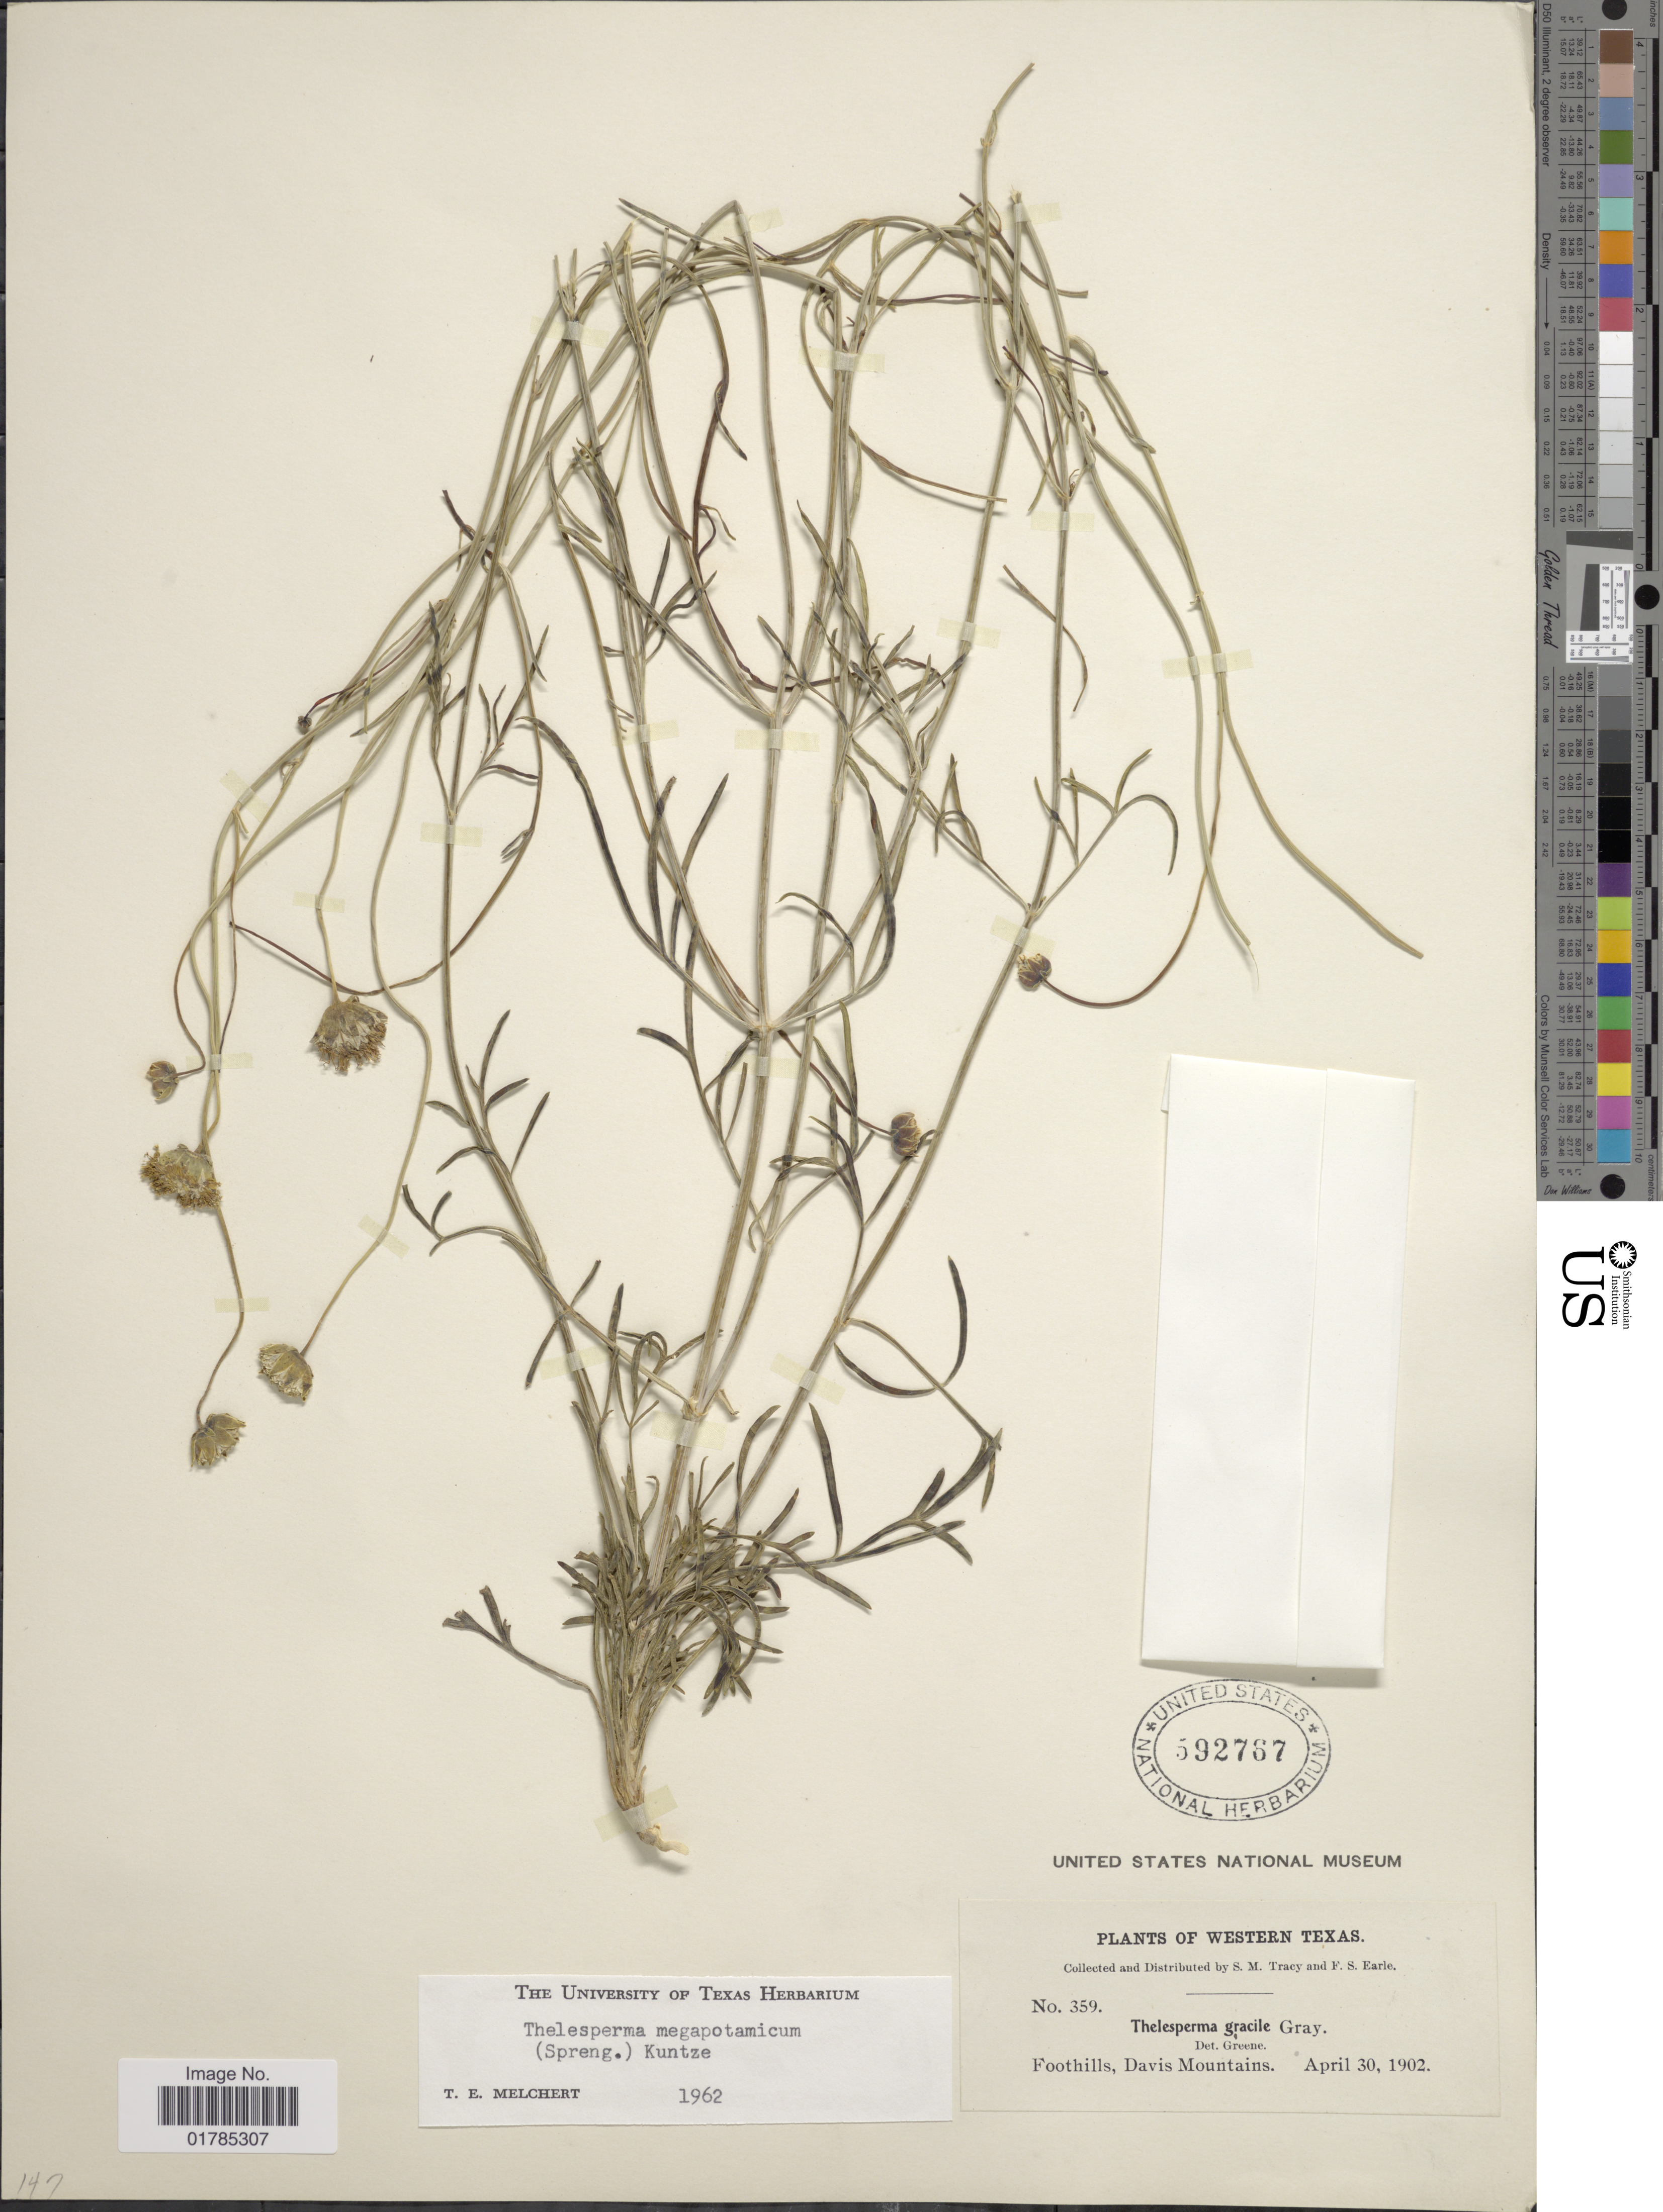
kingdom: Plantae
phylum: Tracheophyta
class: Magnoliopsida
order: Asterales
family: Asteraceae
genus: Thelesperma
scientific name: Thelesperma megapotamicum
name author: (Spreng.) Herter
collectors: S. M. Tracy & F. S. Earle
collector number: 359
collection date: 1902-04-30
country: United States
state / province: Texas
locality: Wetsern Texas, Foothills, Davis Mountains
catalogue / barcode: US 592767